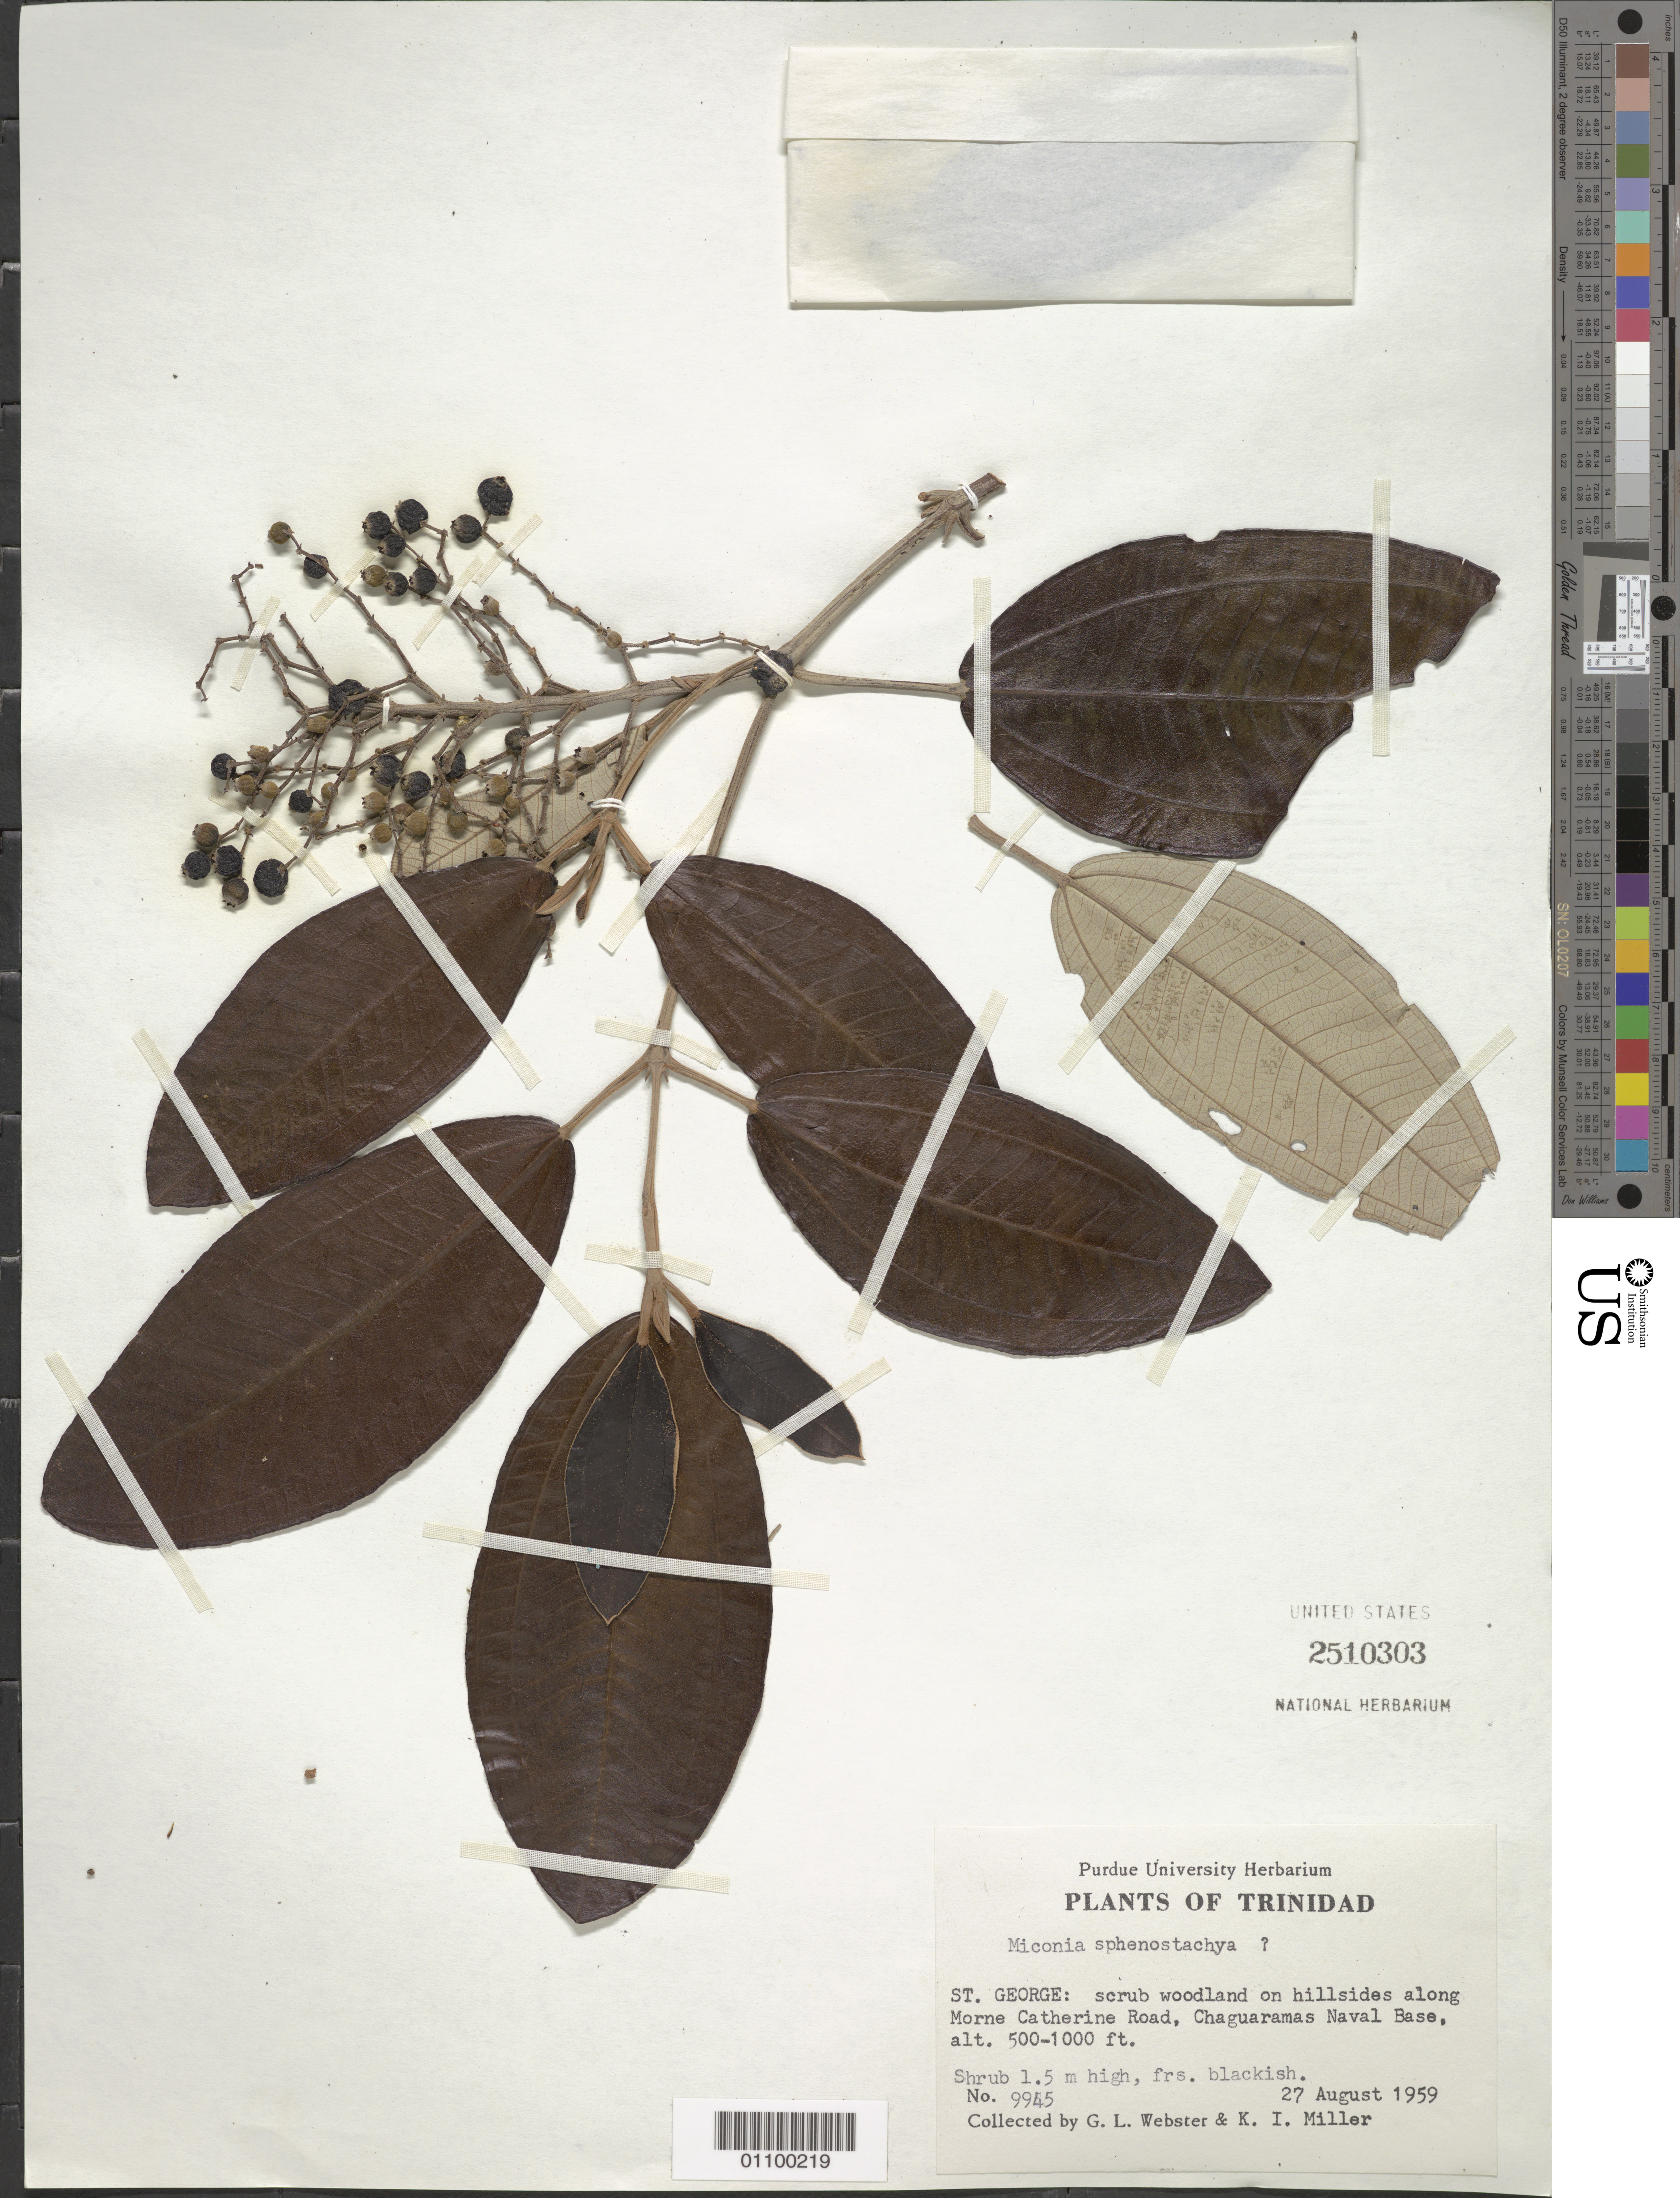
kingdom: Plantae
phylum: Tracheophyta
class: Magnoliopsida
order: Myrtales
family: Melastomataceae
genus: Miconia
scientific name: Miconia stenostachya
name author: DC.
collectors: G. L. Webster & K. I. Miller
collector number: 9945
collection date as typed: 27 Aug 1959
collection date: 1959-08-27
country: Trinidad and Tobago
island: Trinidad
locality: St. George: scrub woodland on hillsides along Morne Catherine Road, Chaguaramas Naval Base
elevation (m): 152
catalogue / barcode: US 2510303